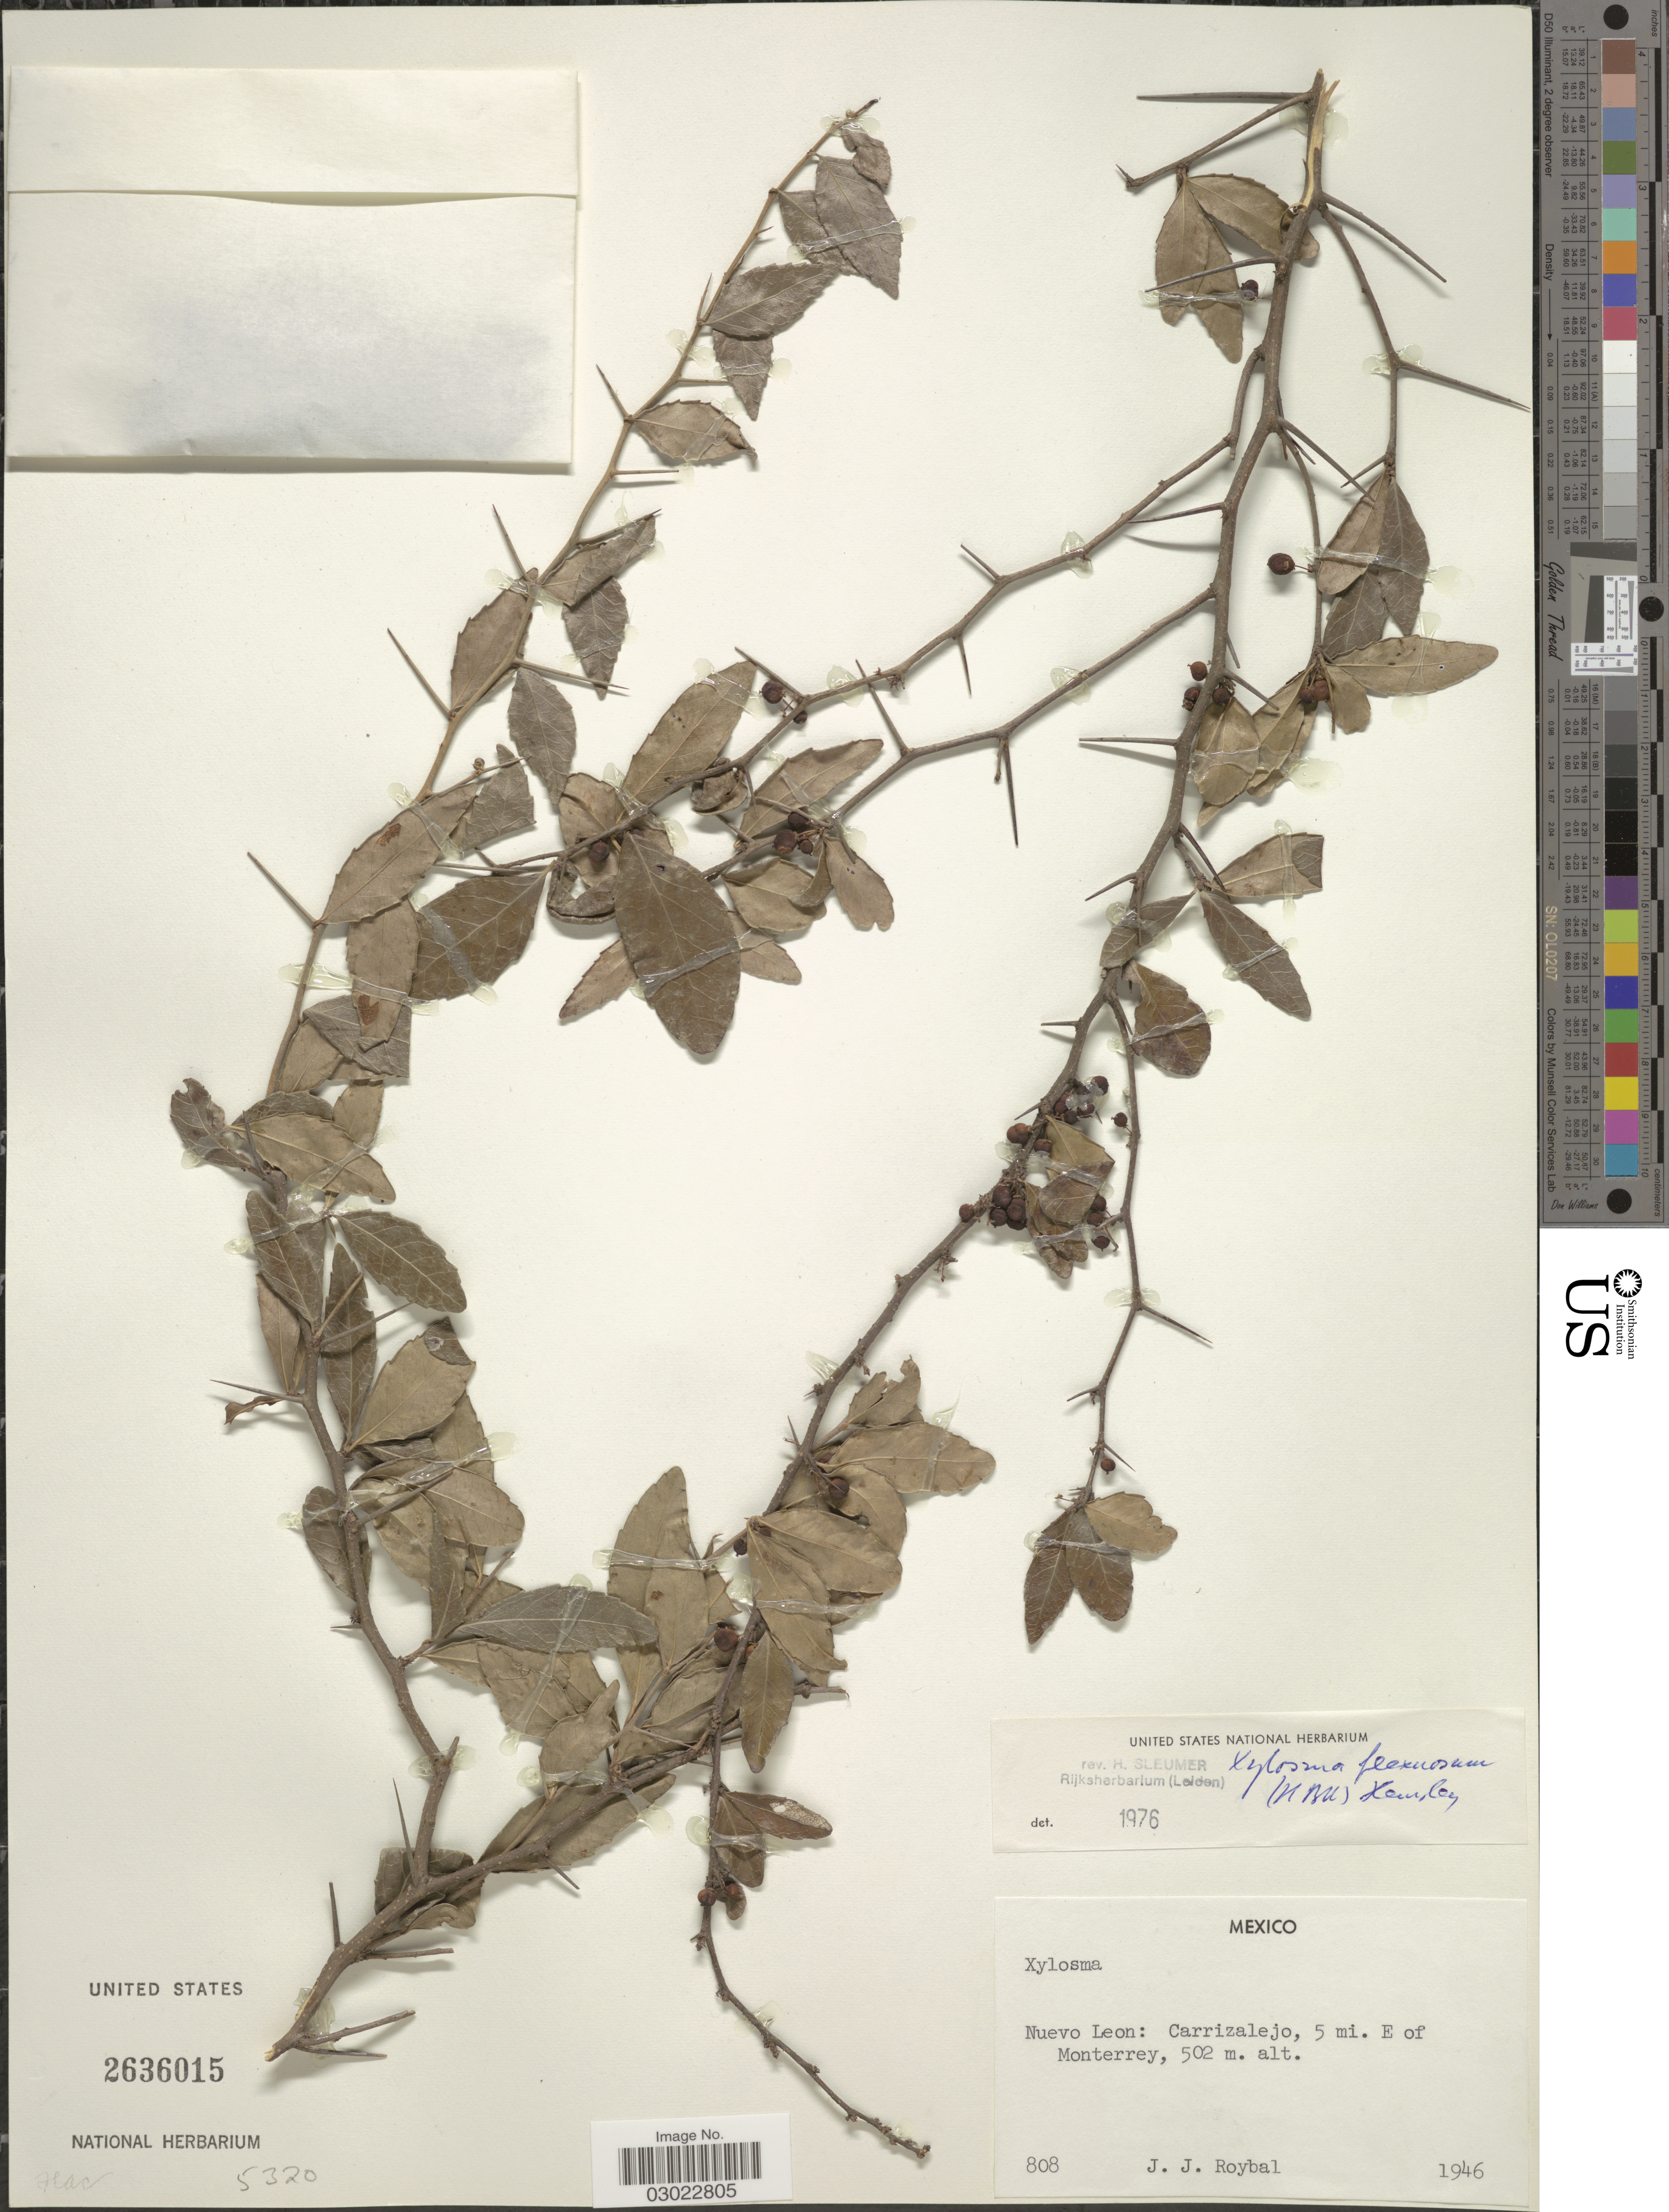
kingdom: Plantae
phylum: Tracheophyta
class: Magnoliopsida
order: Malpighiales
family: Salicaceae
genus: Xylosma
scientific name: Xylosma flexuosa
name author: (Kunth) Hemsl.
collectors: J. J. Roybal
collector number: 808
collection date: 1946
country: Mexico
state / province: Nuevo León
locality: Carrizalejo, 5 mi. E of Monterrey.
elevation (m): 502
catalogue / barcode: US 2636015